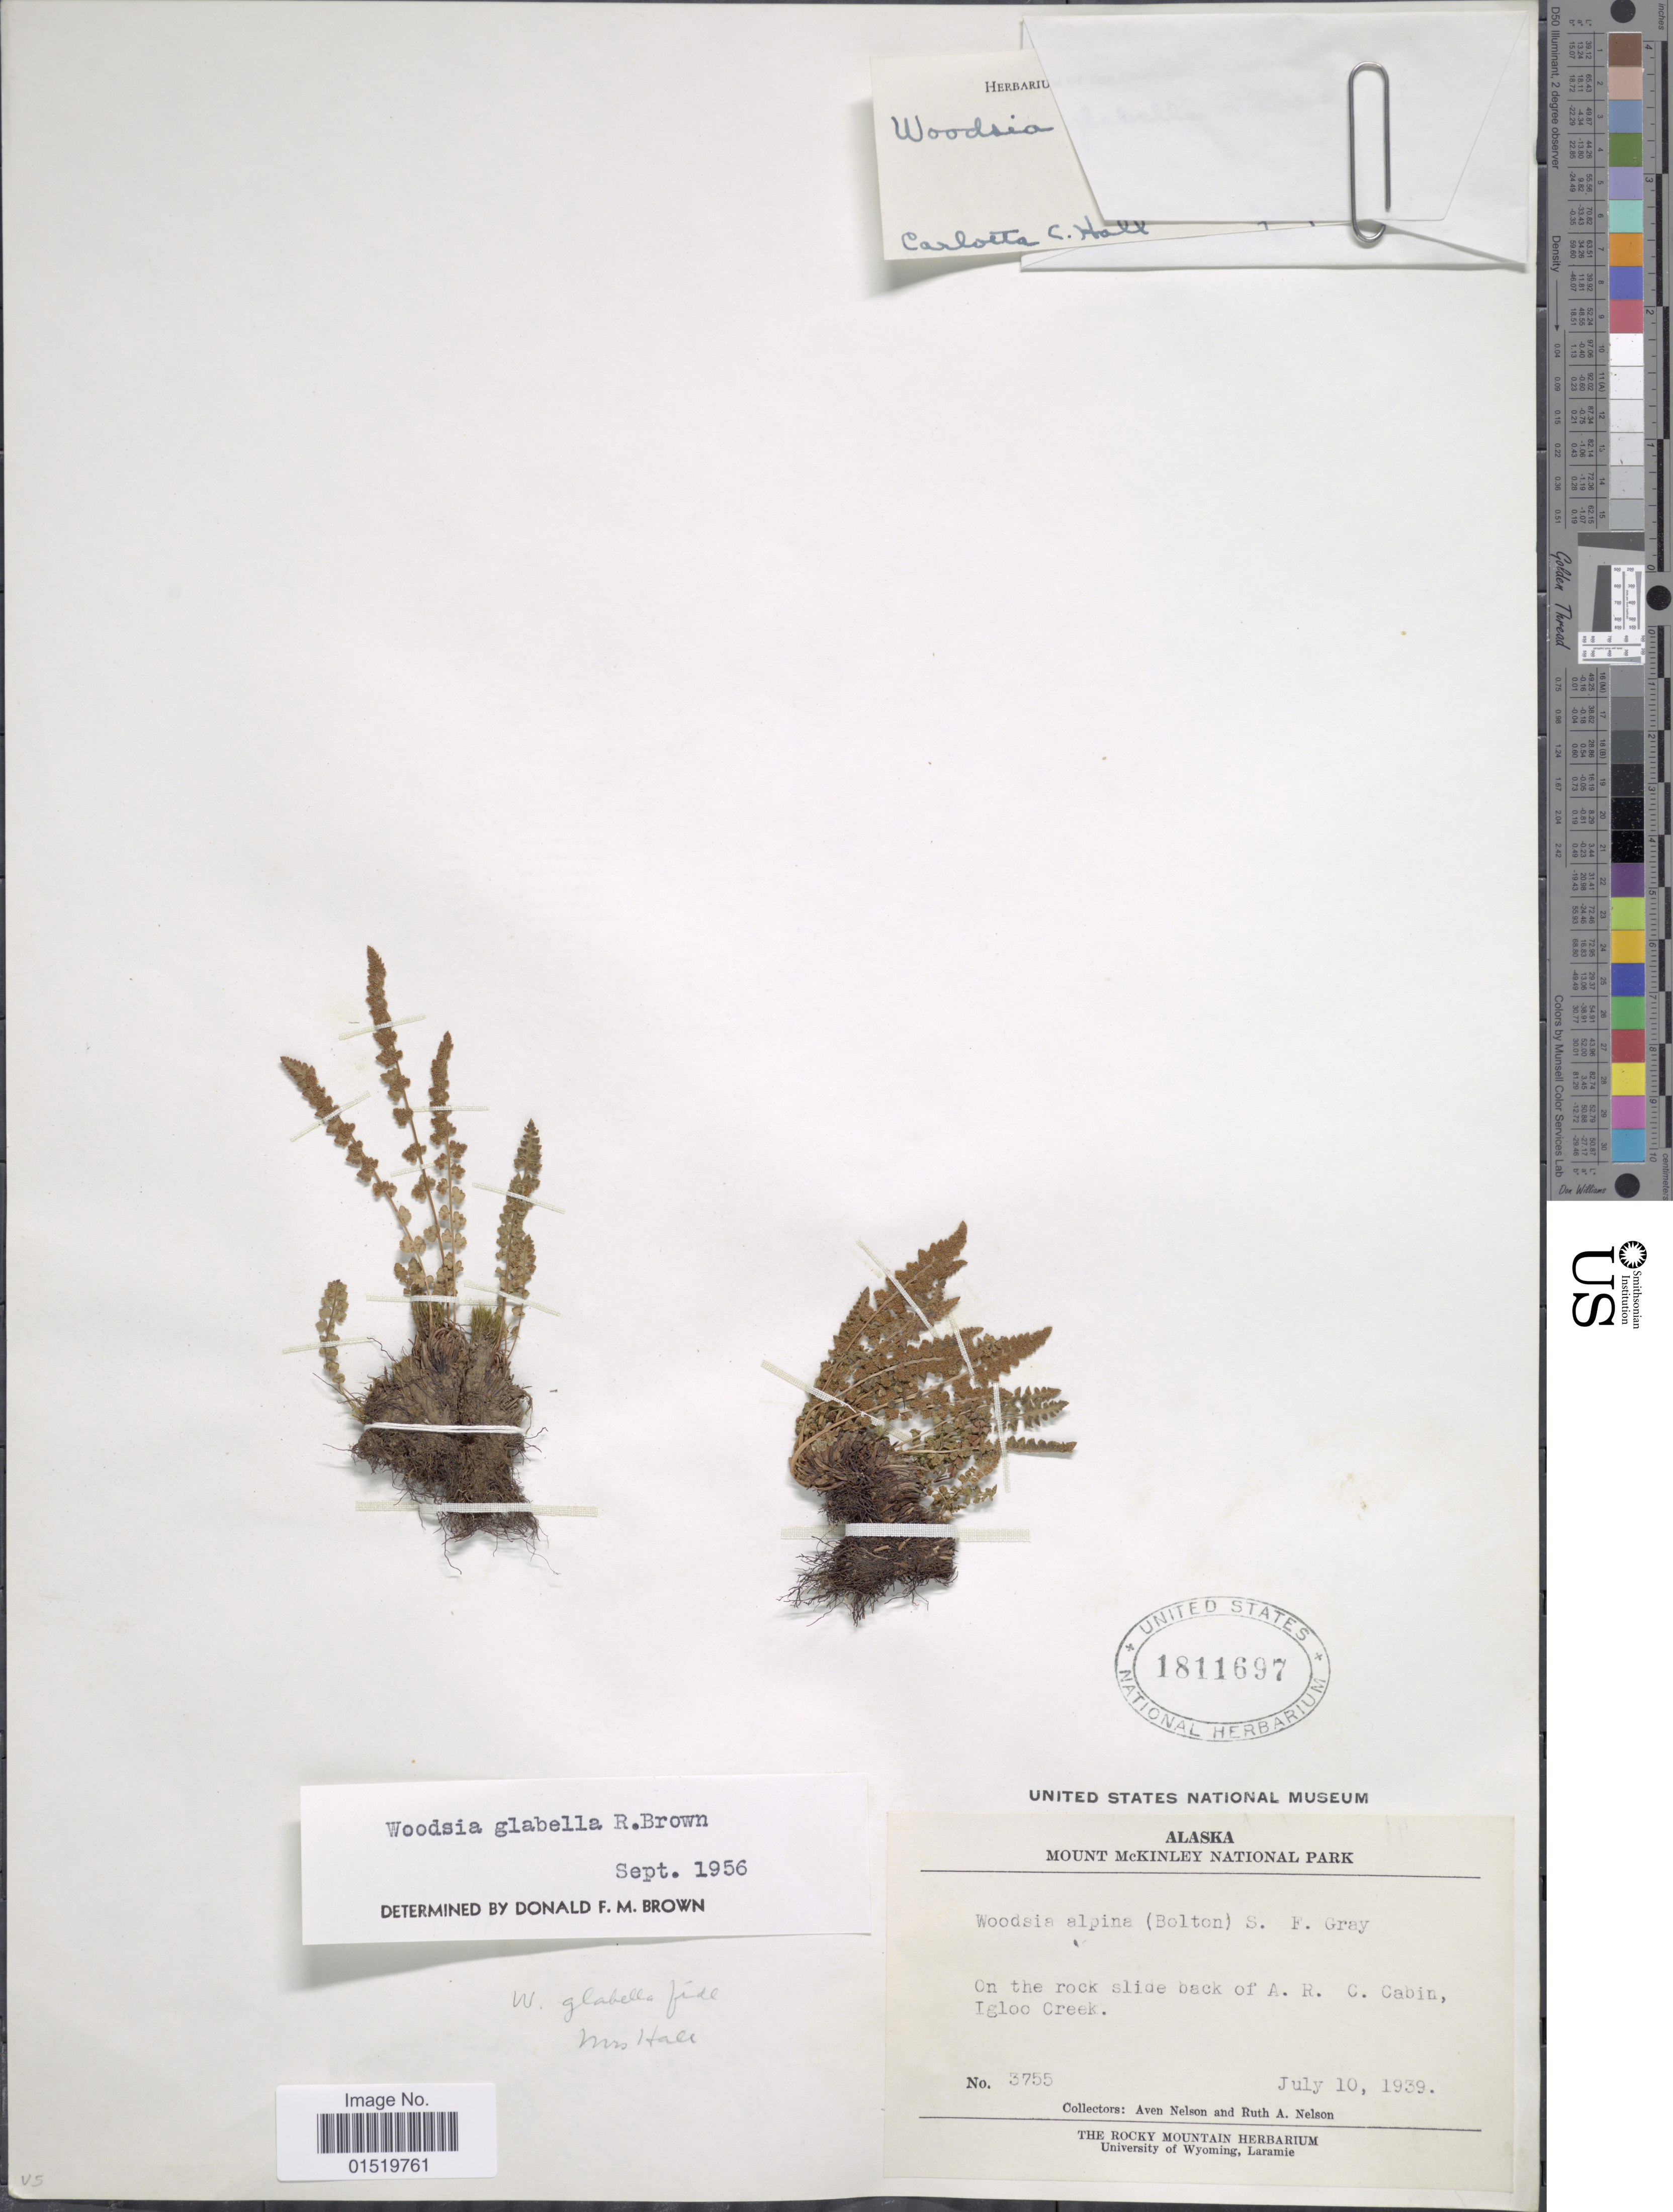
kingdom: Plantae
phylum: Tracheophyta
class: Polypodiopsida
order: Polypodiales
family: Woodsiaceae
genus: Woodsia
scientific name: Woodsia glabella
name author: R. Br.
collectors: A. Nelson & R. A. Nelson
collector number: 3755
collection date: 1939-07-10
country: United States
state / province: Alaska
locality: Mount McKinley National Park, On the rock slide back of A.R. C. cabin, Igloo Creek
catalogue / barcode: US 1811697